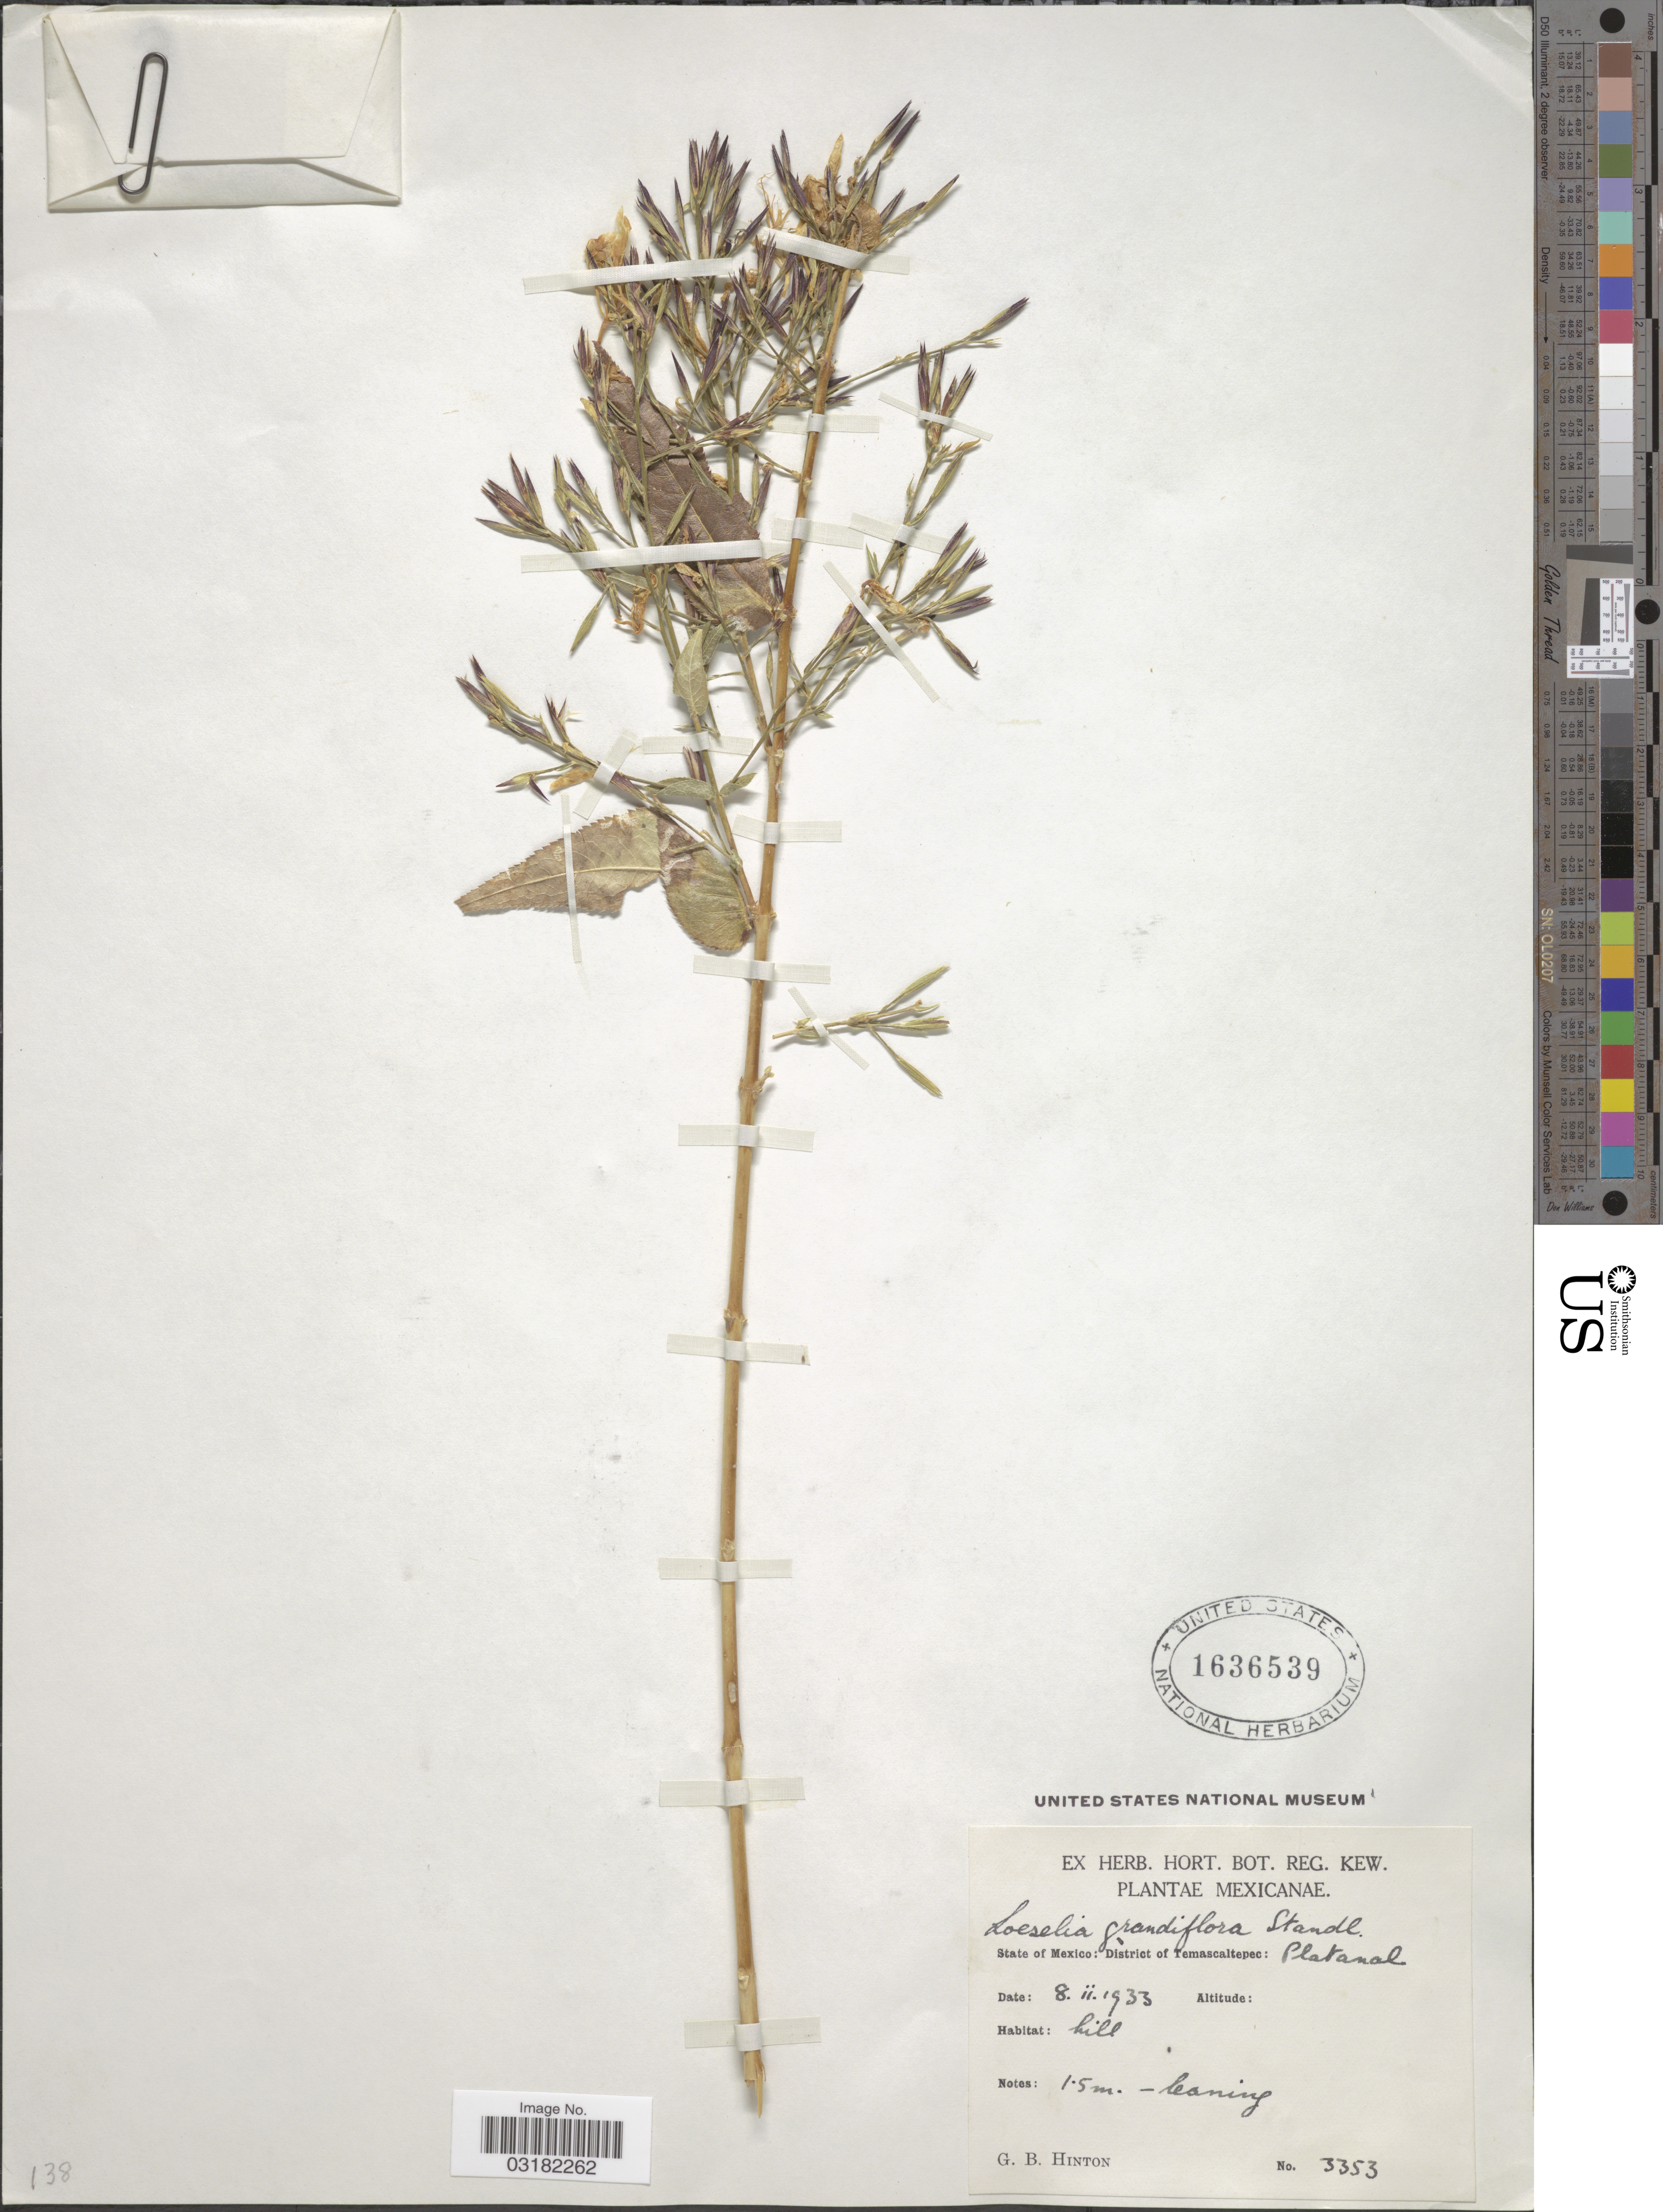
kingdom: Plantae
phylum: Tracheophyta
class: Magnoliopsida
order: Ericales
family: Polemoniaceae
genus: Loeselia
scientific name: Loeselia grandiflora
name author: Standl.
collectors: G. B. Hinton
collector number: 3353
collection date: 1933-02-08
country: Mexico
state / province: México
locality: District of Temascaltepec: Platanal.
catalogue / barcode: US 1636539